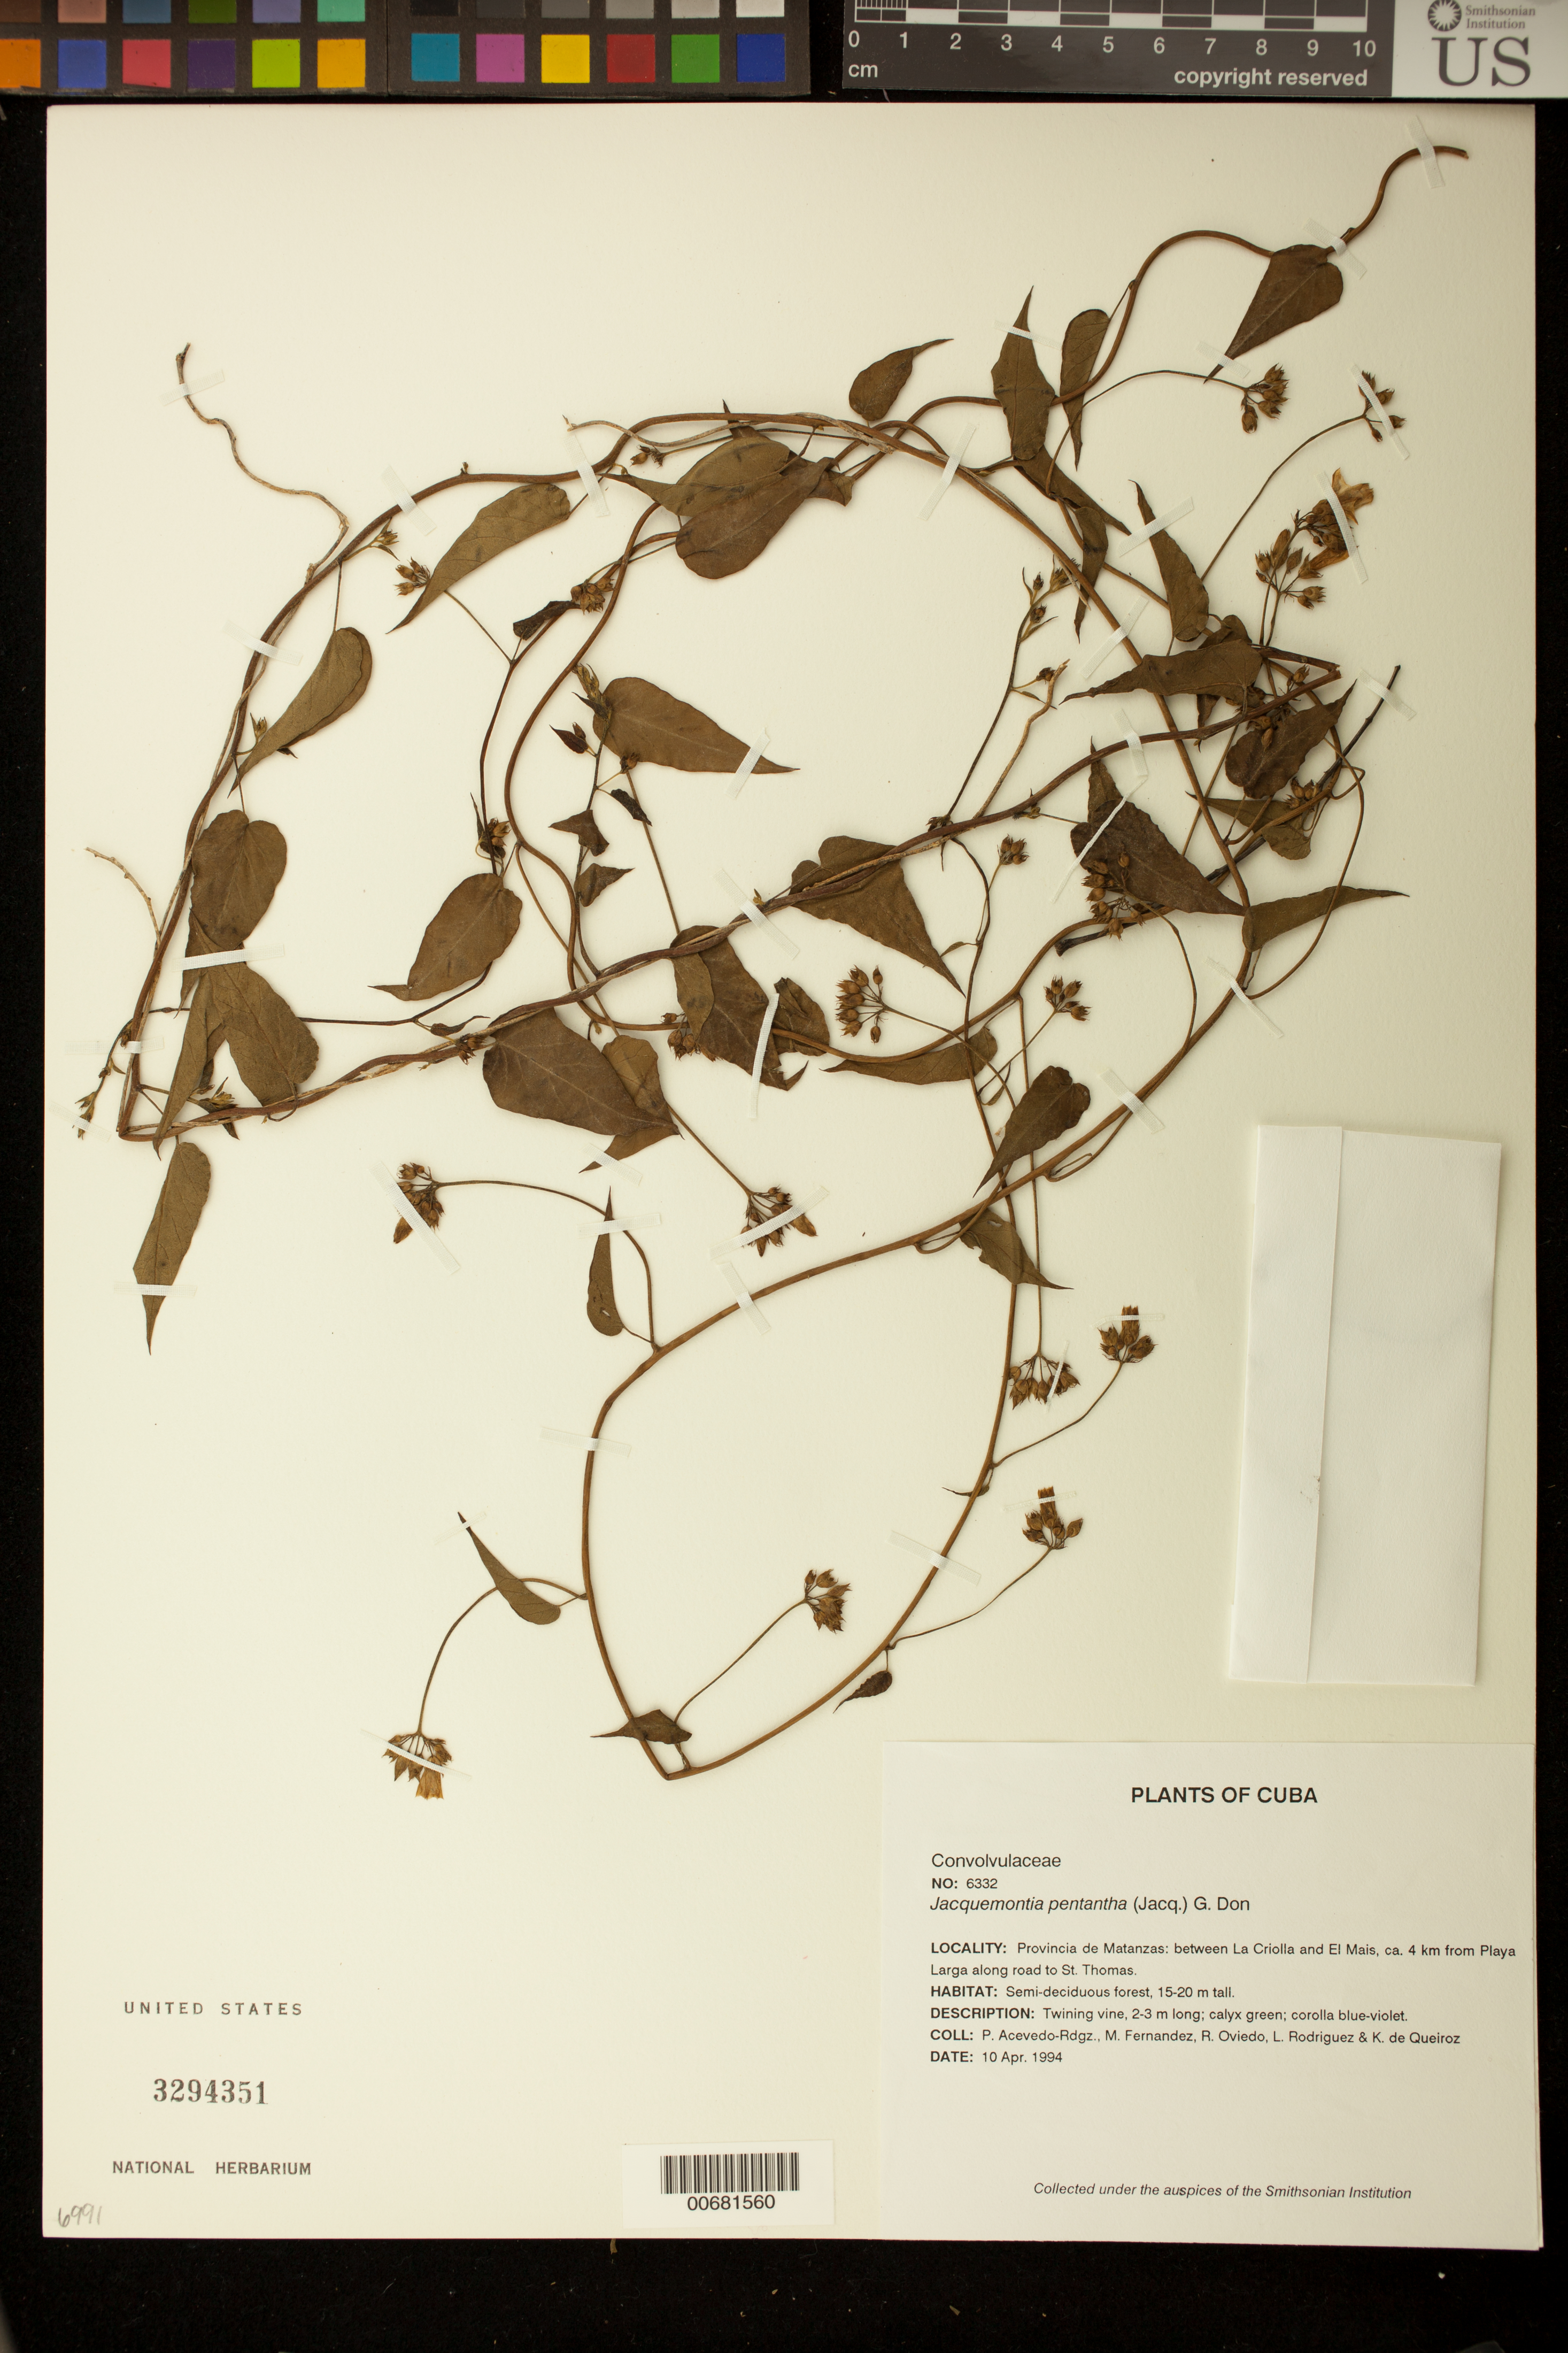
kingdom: Plantae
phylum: Tracheophyta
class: Magnoliopsida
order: Solanales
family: Convolvulaceae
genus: Jacquemontia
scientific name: Jacquemontia pentanthos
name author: (Jacq.) G. Don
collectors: P. Acevedo-Rodr., M. Fernández, R. Oviedo, L. Rodriguez & K. De Queiroz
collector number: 6332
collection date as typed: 10 Apr 1994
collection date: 1994-04-10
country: Cuba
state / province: Matanzas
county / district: Municipio de Ciénaga de Zapata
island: Cuba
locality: Provincia de Matanzas: between La Criolla and El Mais, ca 4 km from Playa Larga along road to St Thomas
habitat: Semi-deciduous forest, 15-20 m tall.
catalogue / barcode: US 3294351